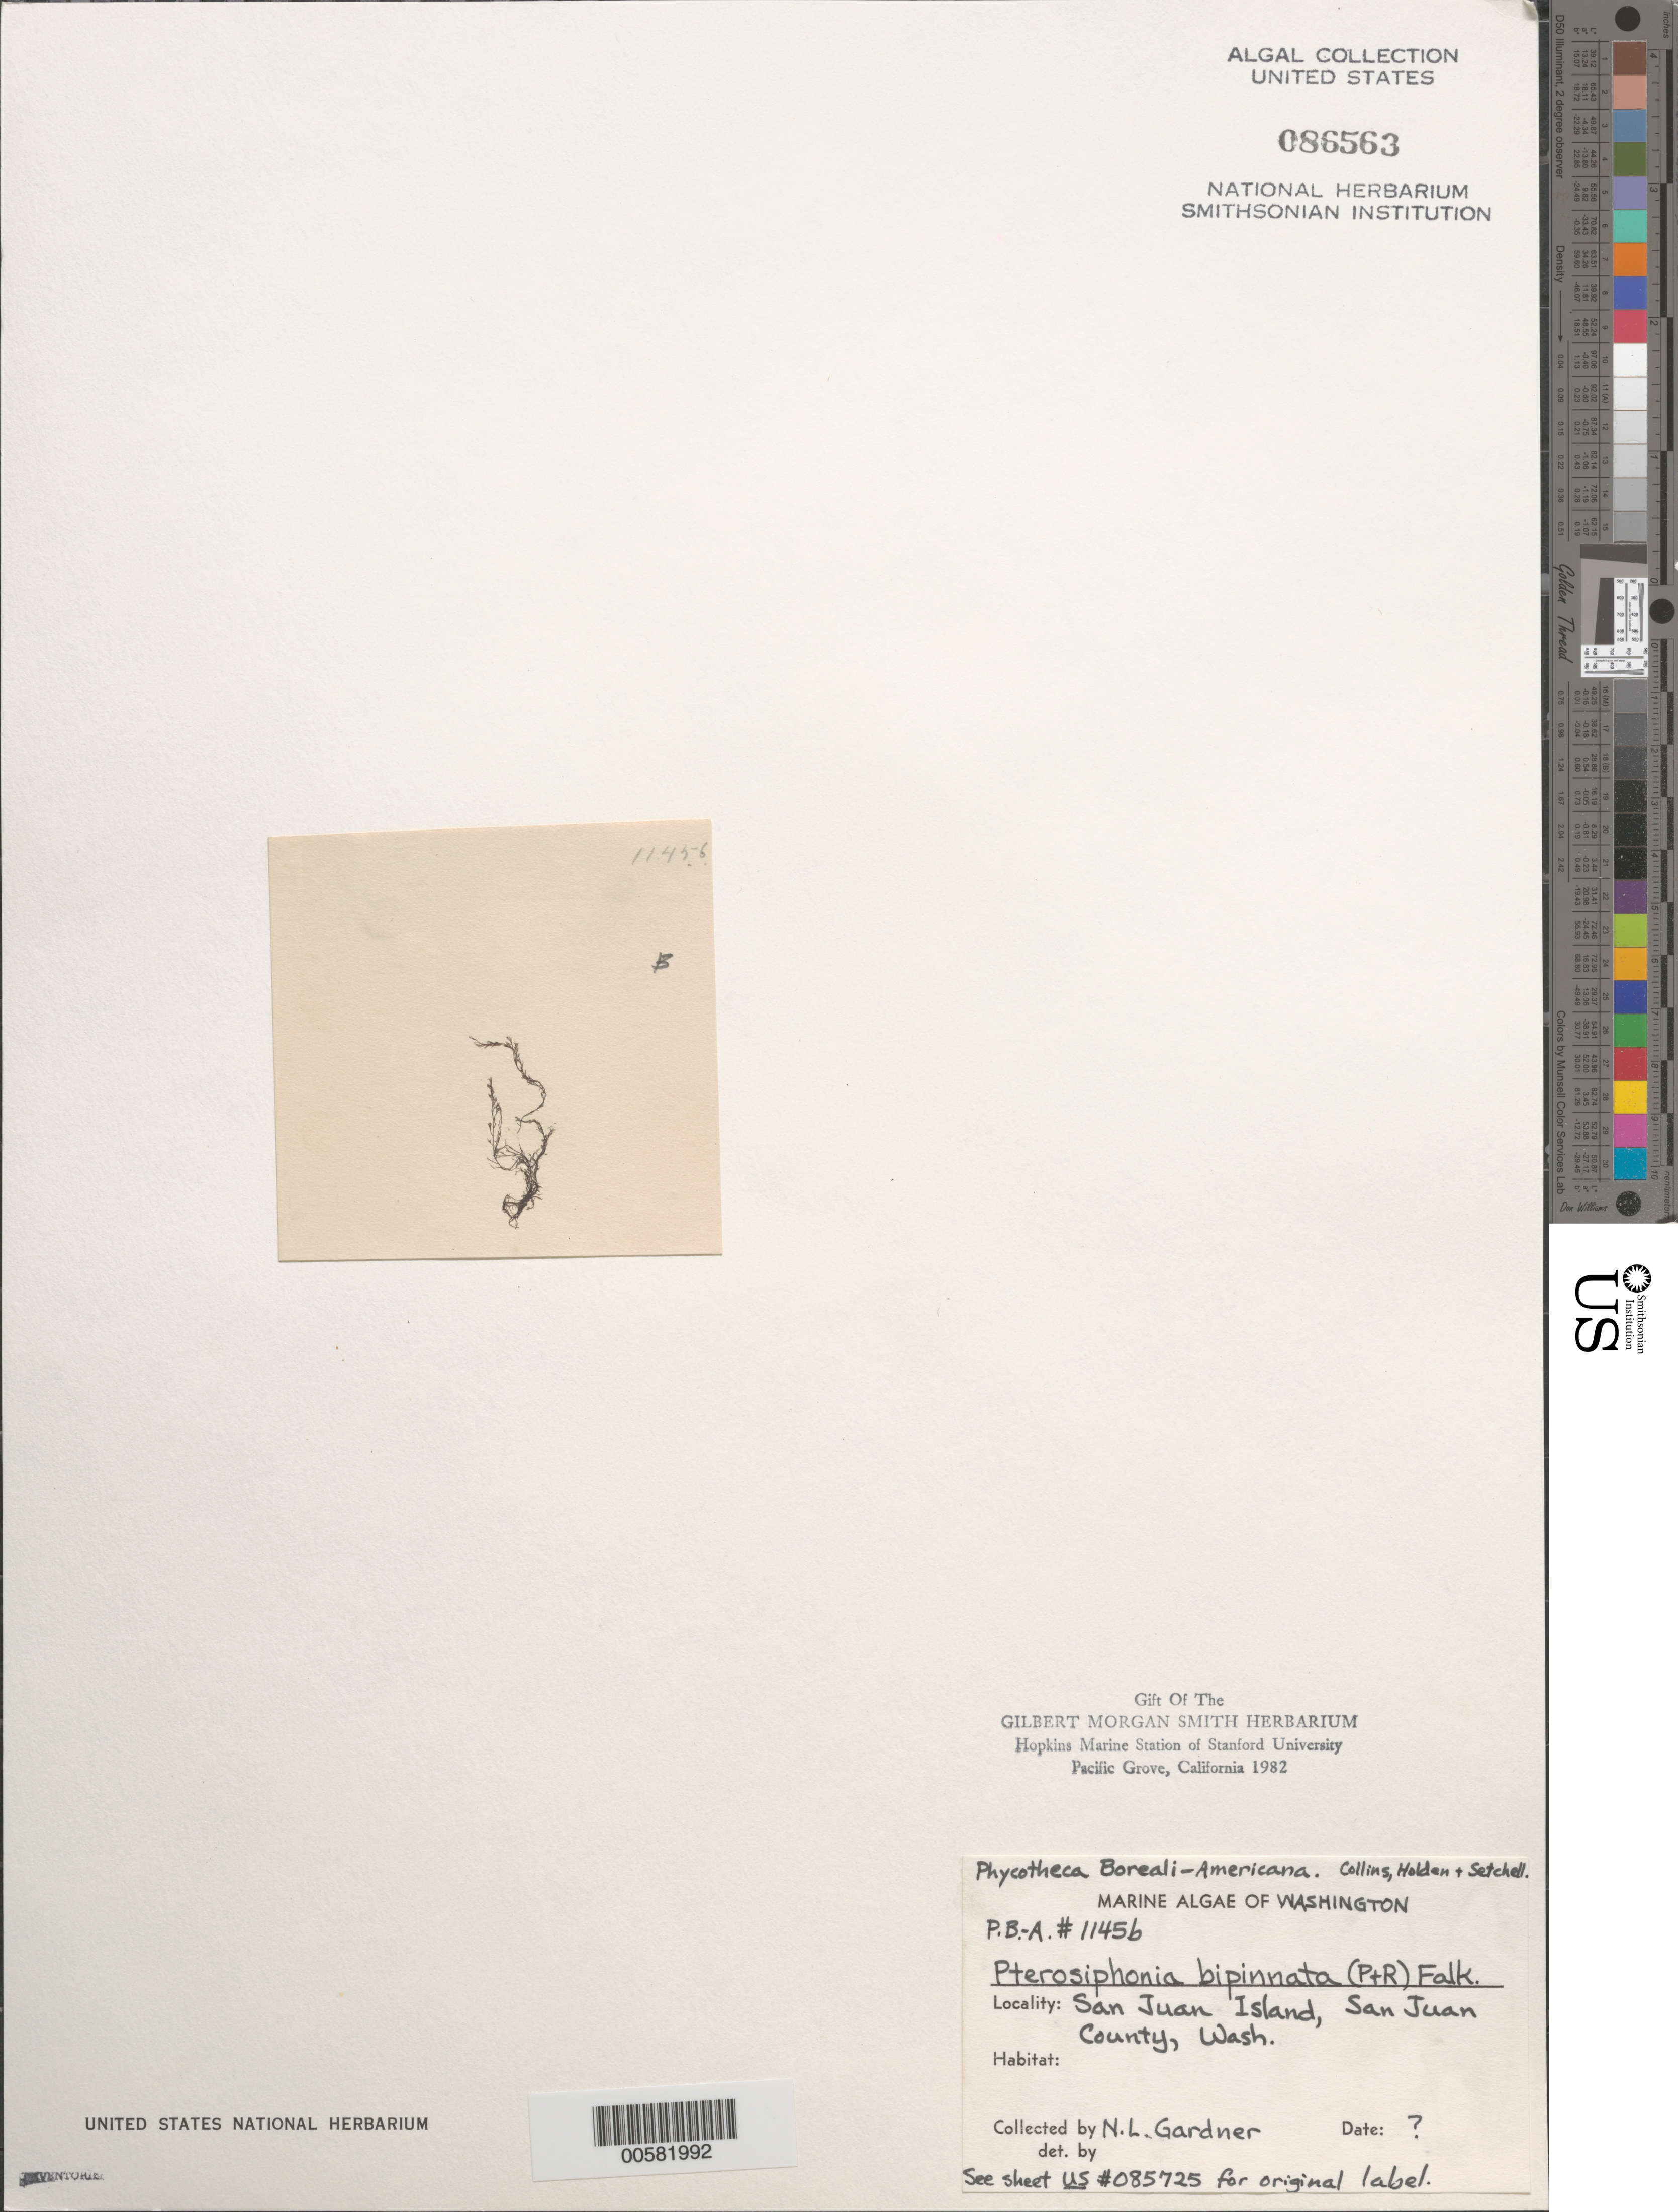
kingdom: Plantae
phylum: Rhodophyta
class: Florideophyceae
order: Ceramiales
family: Rhodomelaceae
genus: Savoiea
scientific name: Savoiea bipinnata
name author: (Postels & Rupr.) M.J. Wynne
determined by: Algae name updating Project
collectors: N. Gardner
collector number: PB-A 1145b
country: United States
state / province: Washington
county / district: San Juan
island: San Juan Island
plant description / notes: Collins, Holden & Setchell, Phycotheca Boreali-Americana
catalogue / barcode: US 86563